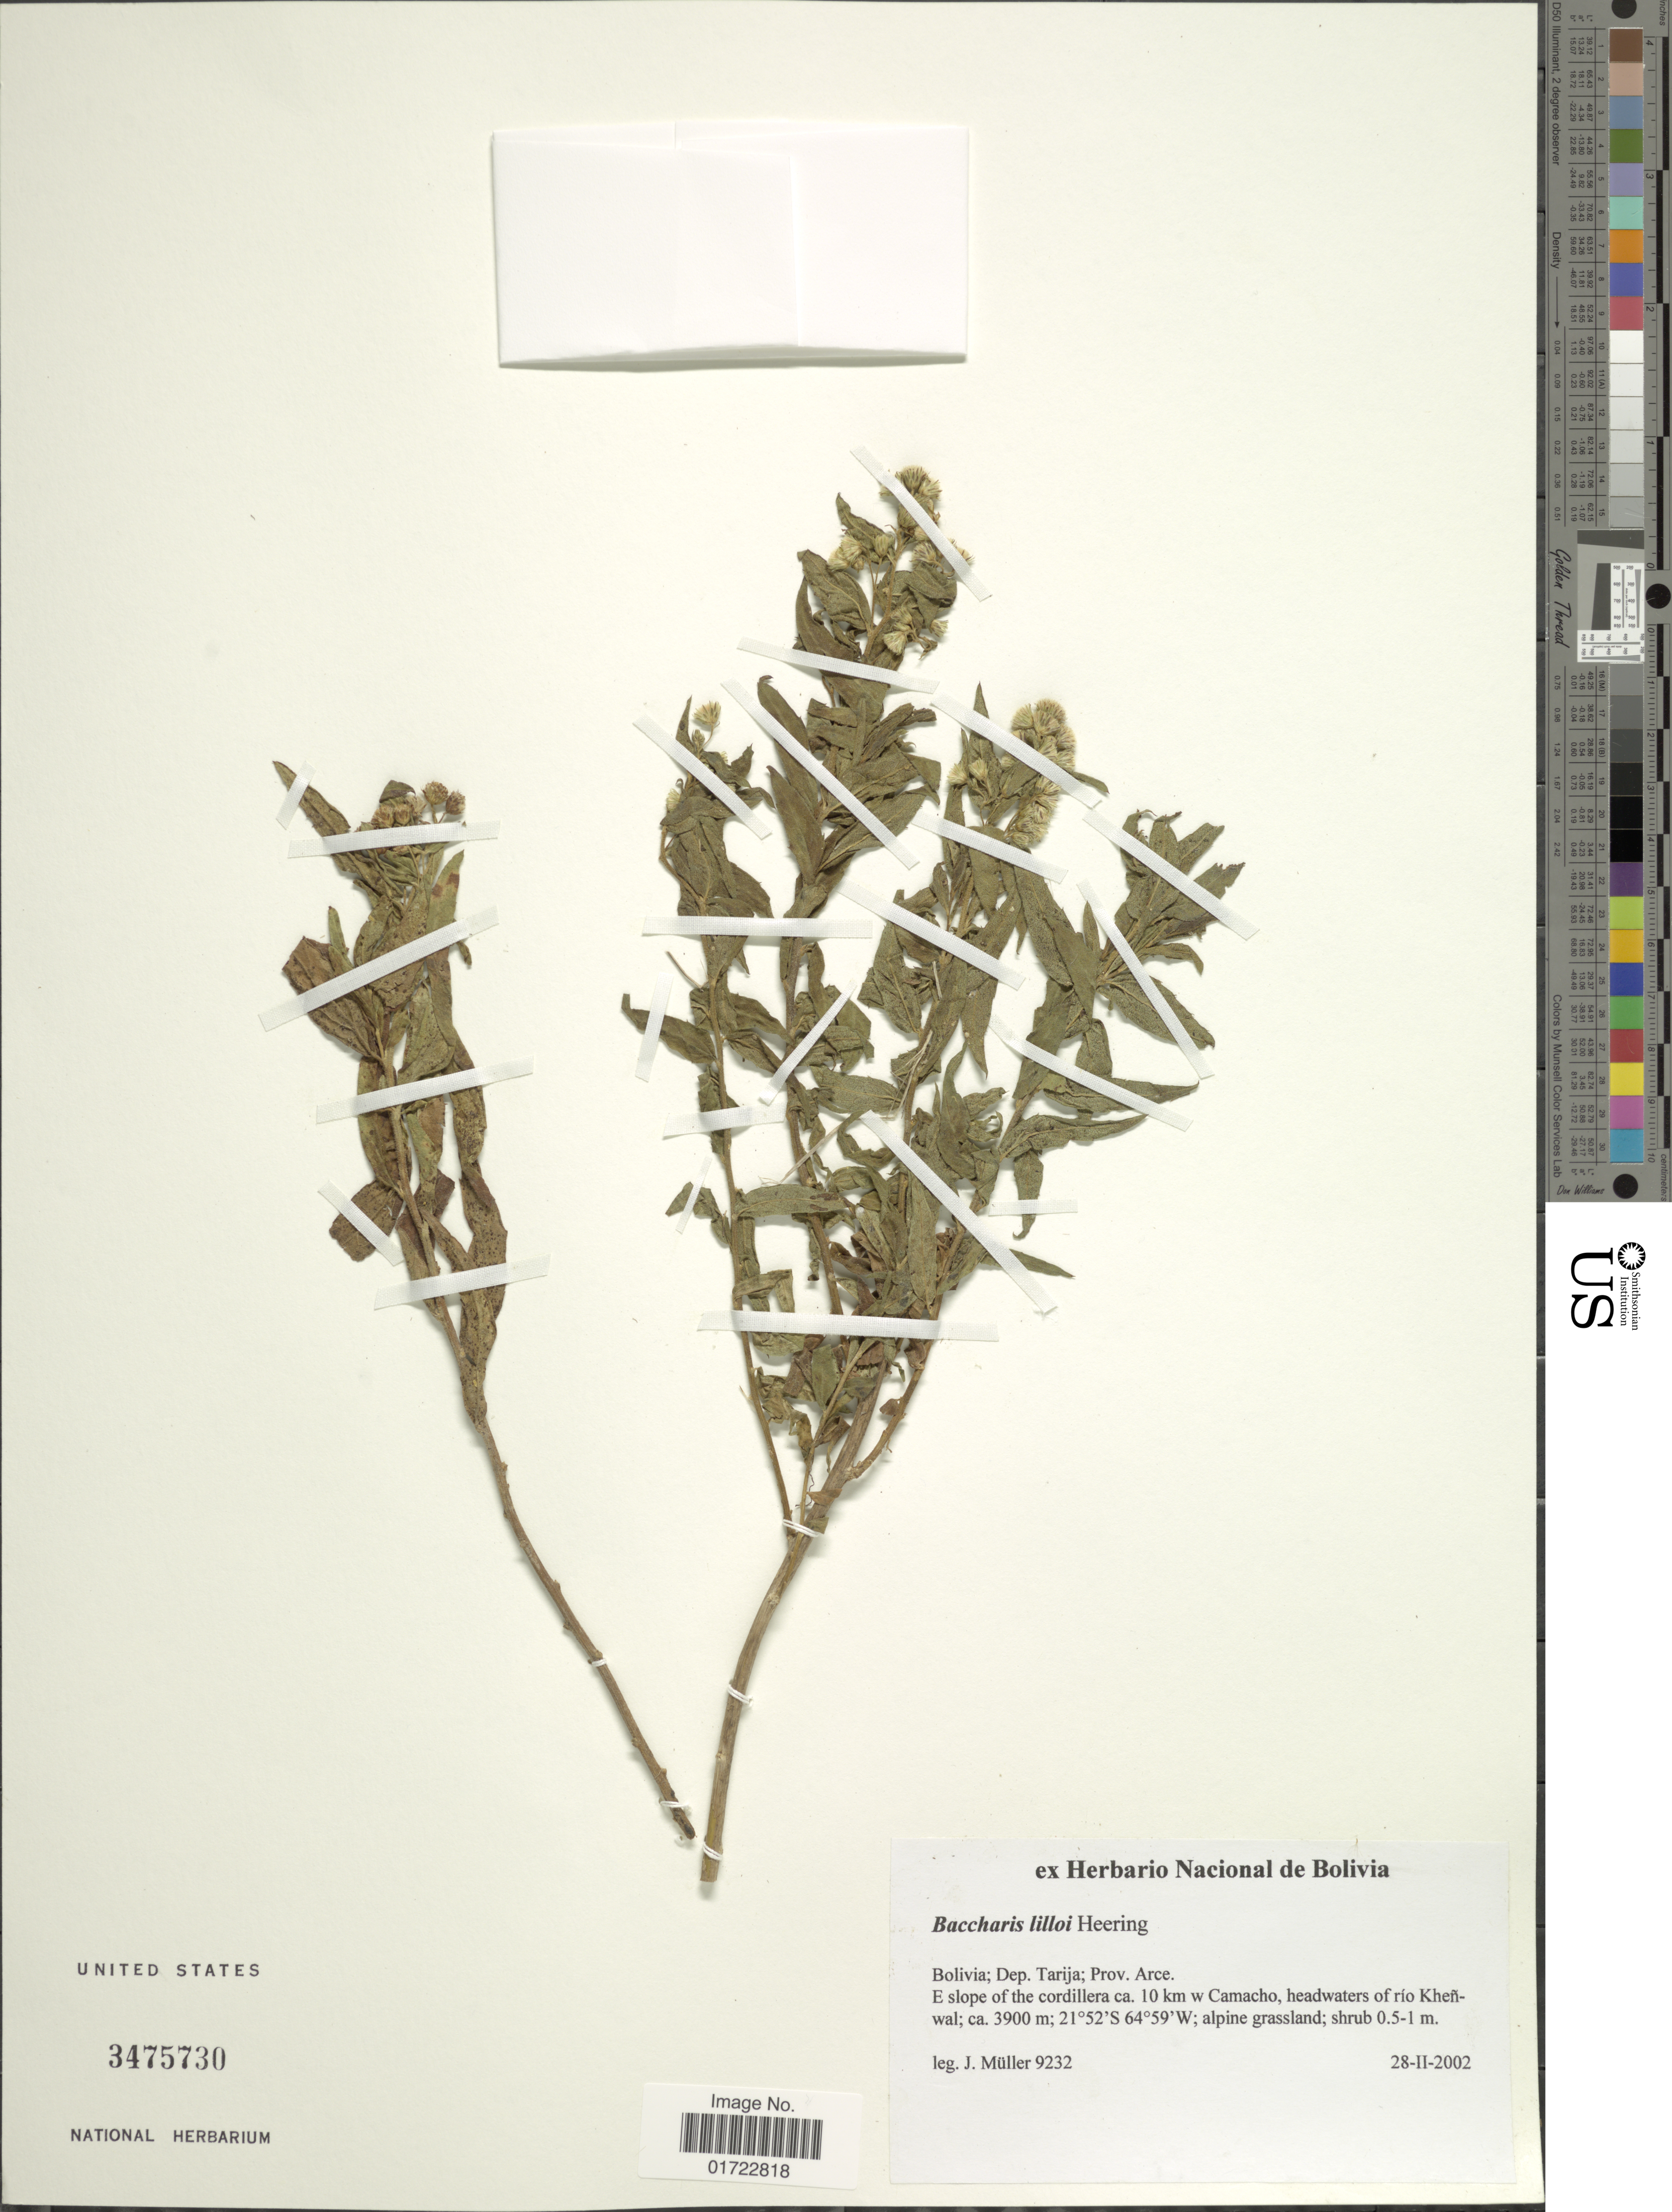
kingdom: Plantae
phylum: Tracheophyta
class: Magnoliopsida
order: Asterales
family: Asteraceae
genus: Baccharis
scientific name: Baccharis linearifolia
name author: (Lam.) Pers.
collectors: J. Müller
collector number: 9232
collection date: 2002-02-28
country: Bolivia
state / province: Tarija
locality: Dep. Tarija; Prov. Arcre. E slope of the Cordillera ca. 10 km w Camacho, headwaters of río Kheñwal.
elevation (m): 3900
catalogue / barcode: US 3475730